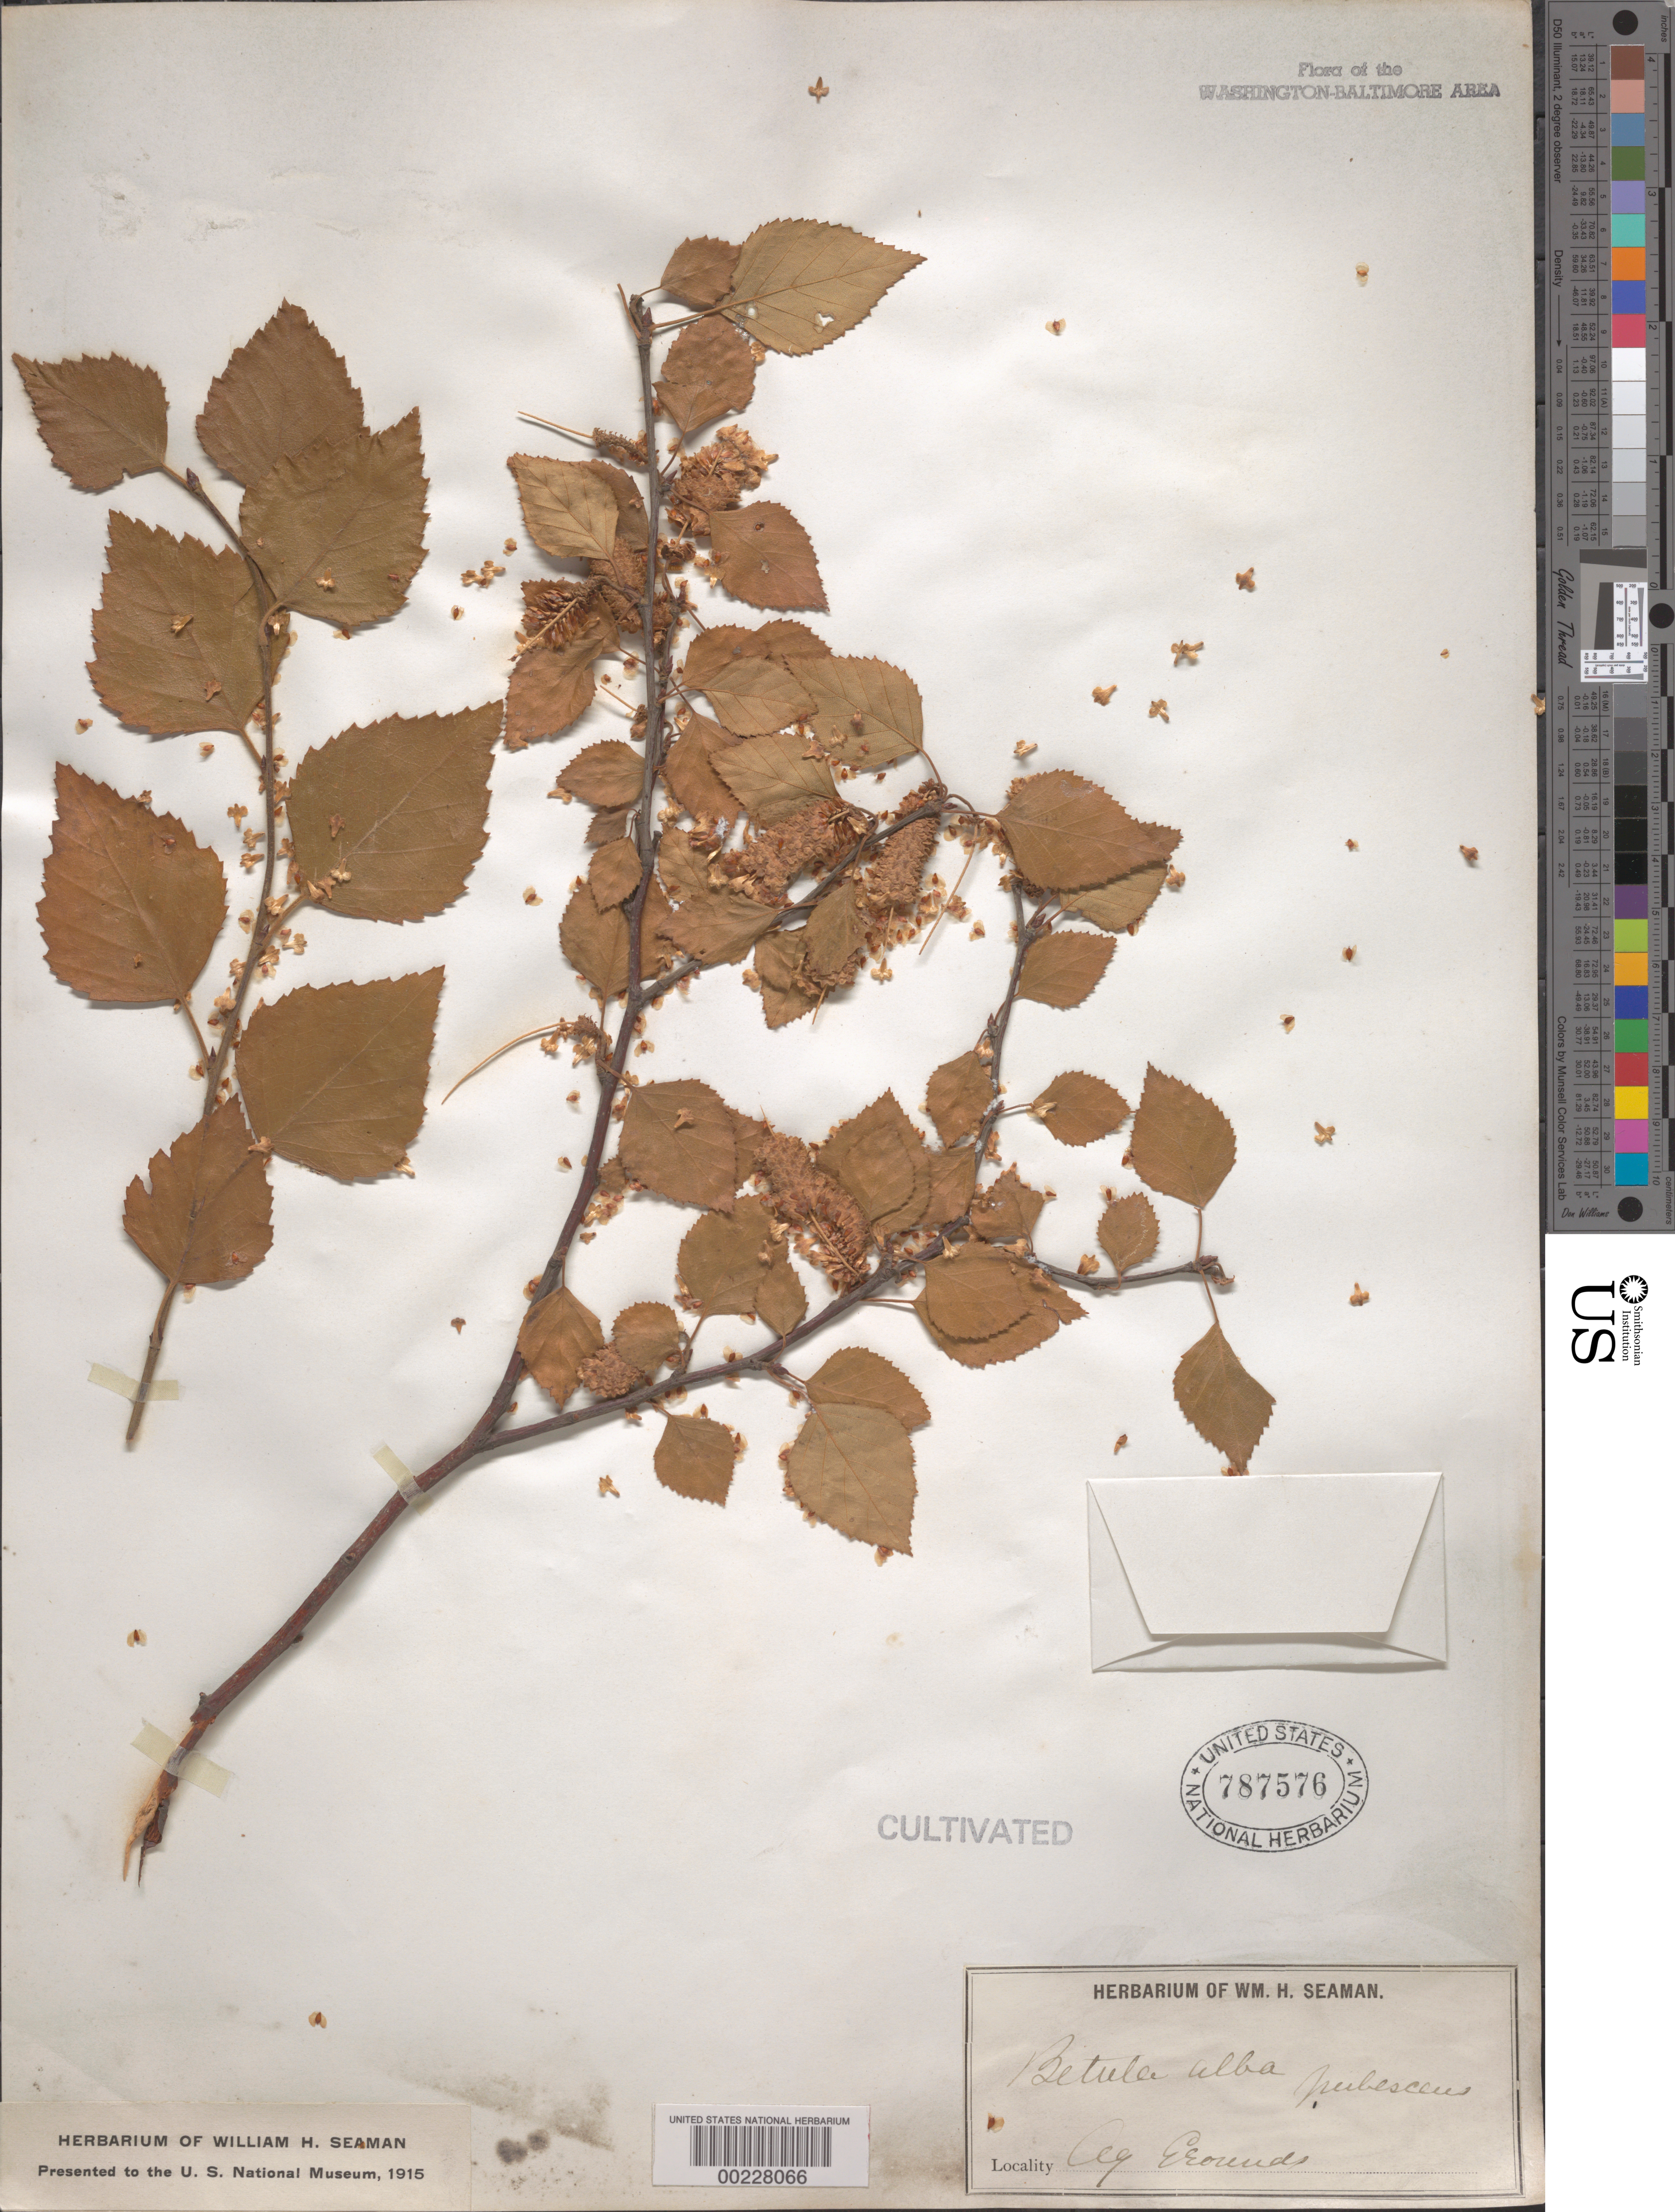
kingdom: Plantae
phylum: Tracheophyta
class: Magnoliopsida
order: Fagales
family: Betulaceae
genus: Betula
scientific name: Betula alba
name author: L.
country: United States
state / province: District of Columbia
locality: Agricultural grounds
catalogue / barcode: US 787576